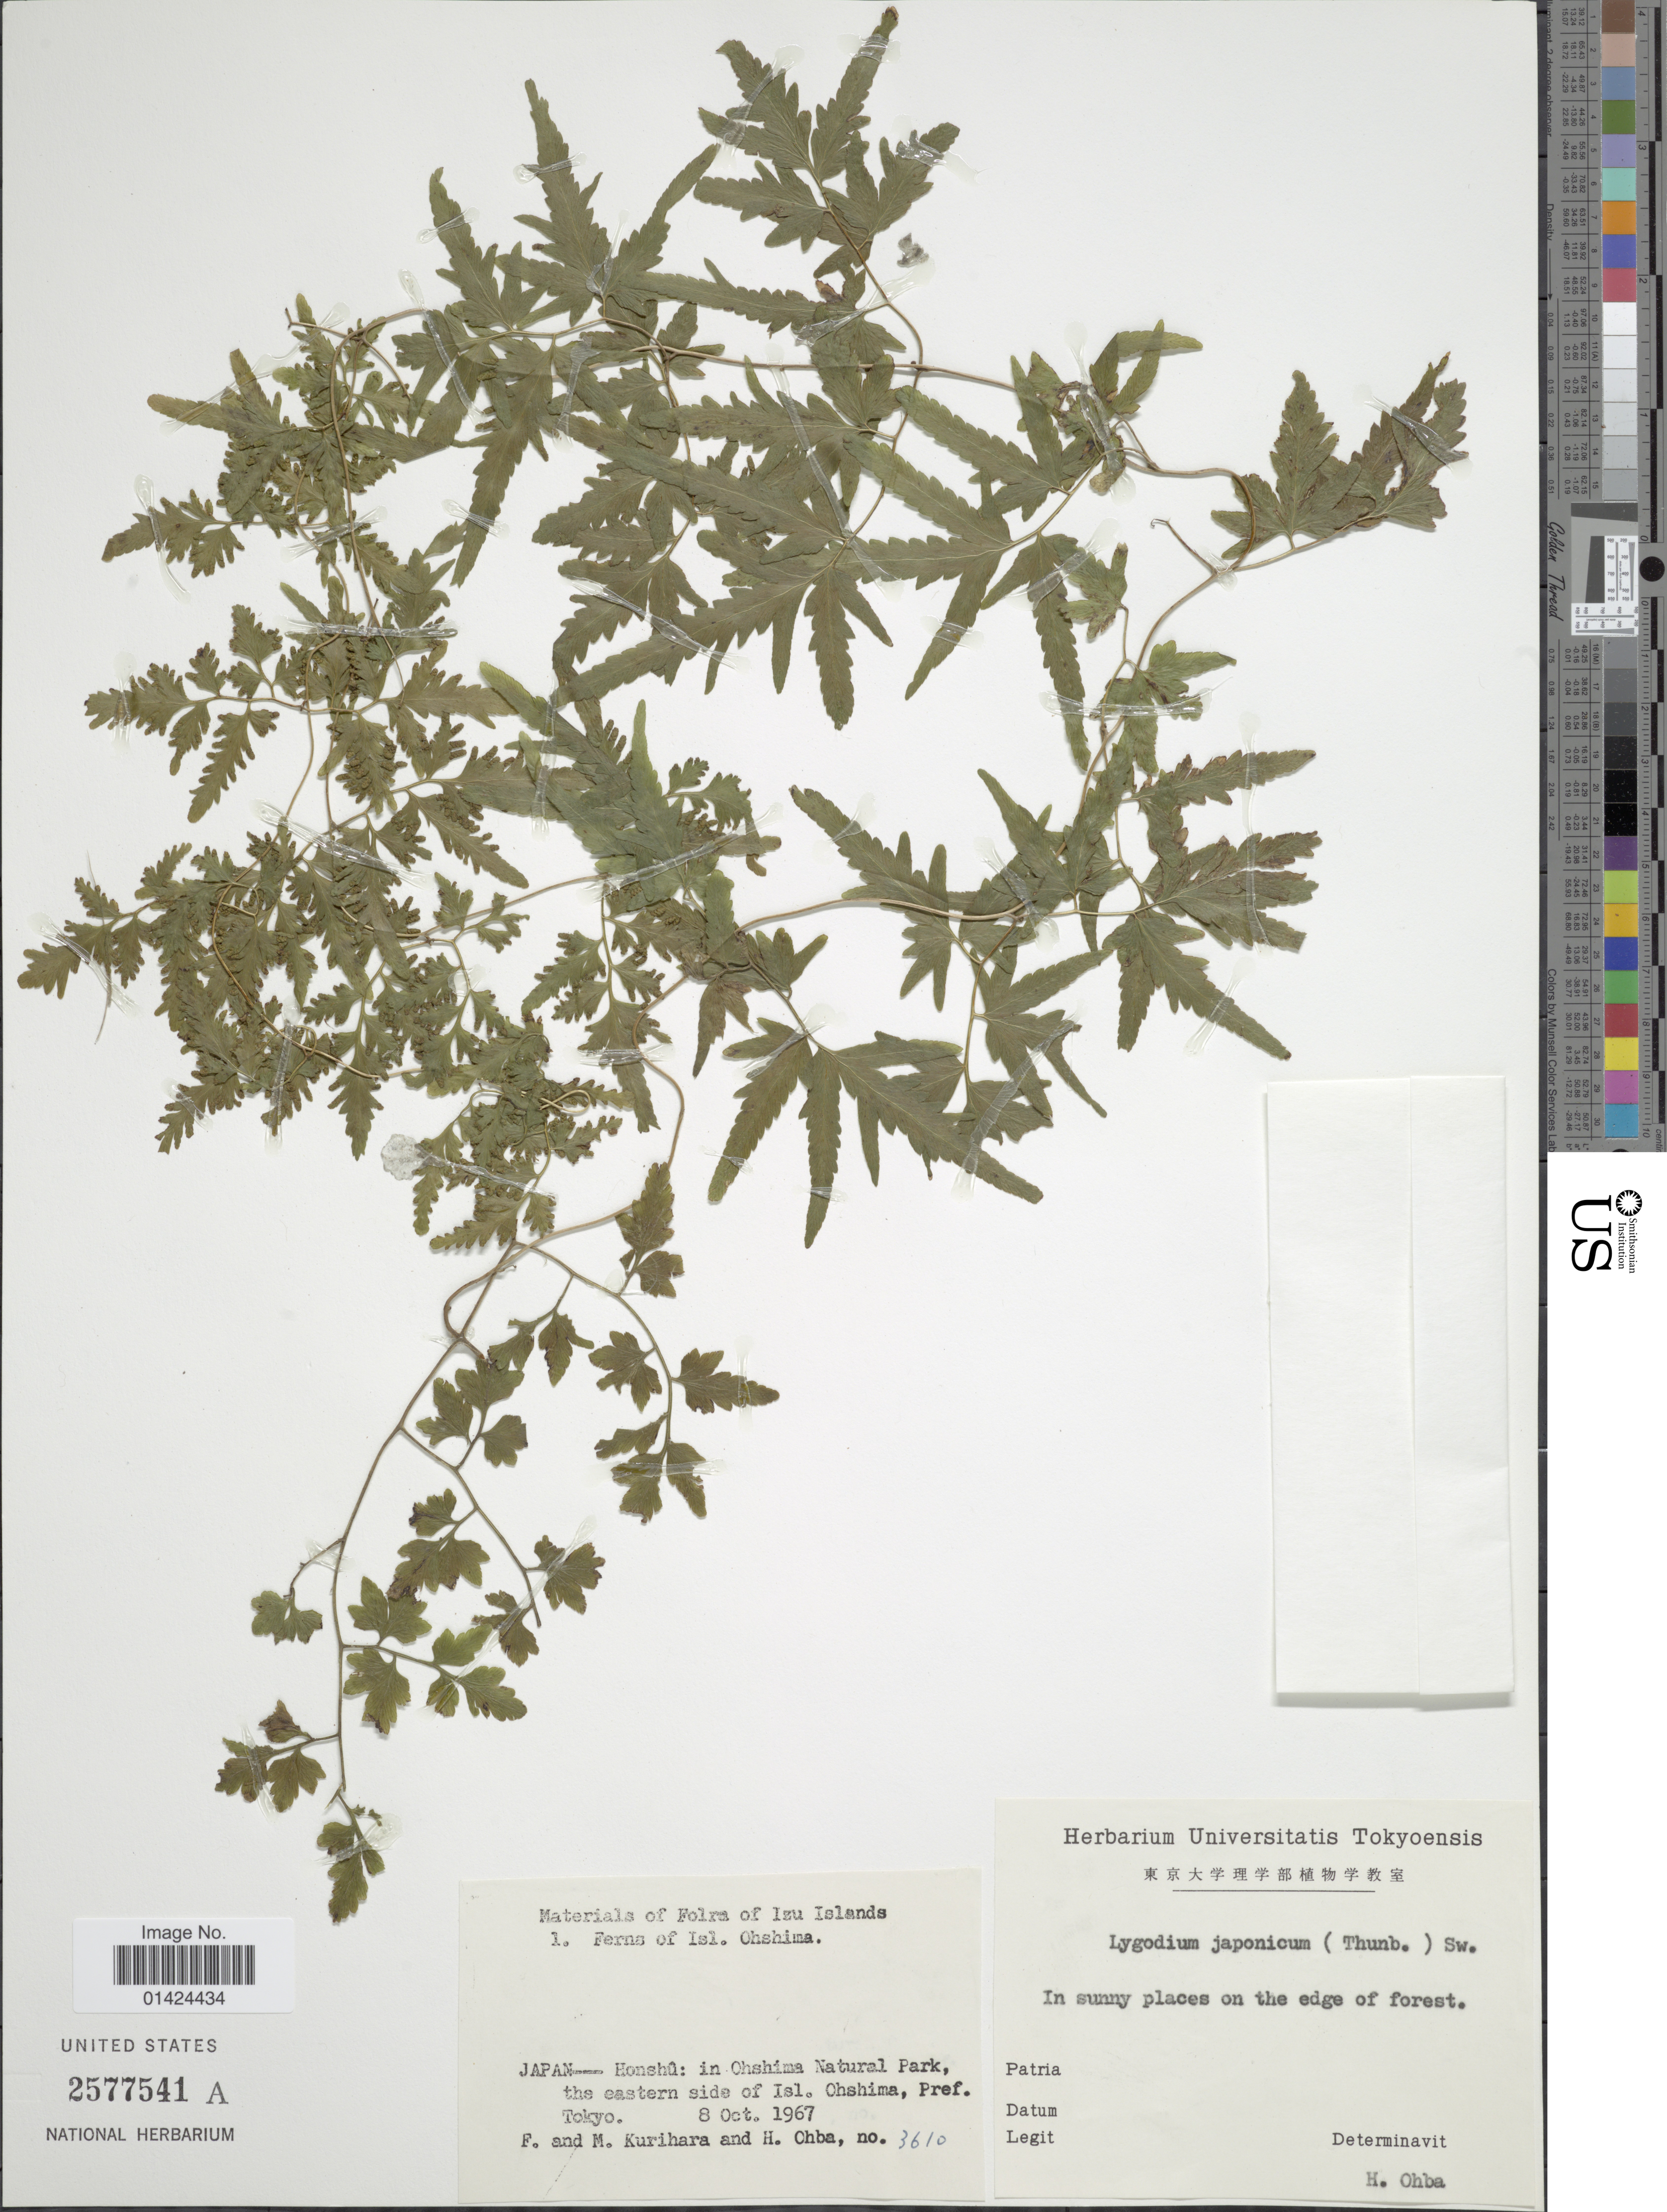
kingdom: Plantae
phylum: Tracheophyta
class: Polypodiopsida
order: Schizaeales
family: Lygodiaceae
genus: Lygodium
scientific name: Lygodium japonicum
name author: (Thunb.) Sw.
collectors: F. Kurihara, M. Kurihara & H. Ohba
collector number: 3610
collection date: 1967-10-08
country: Japan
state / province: Tokyo, Federal City of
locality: Honshû: in Ohshima Natural Park, the eastern side of Isl. Ohshima.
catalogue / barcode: US 2577541A